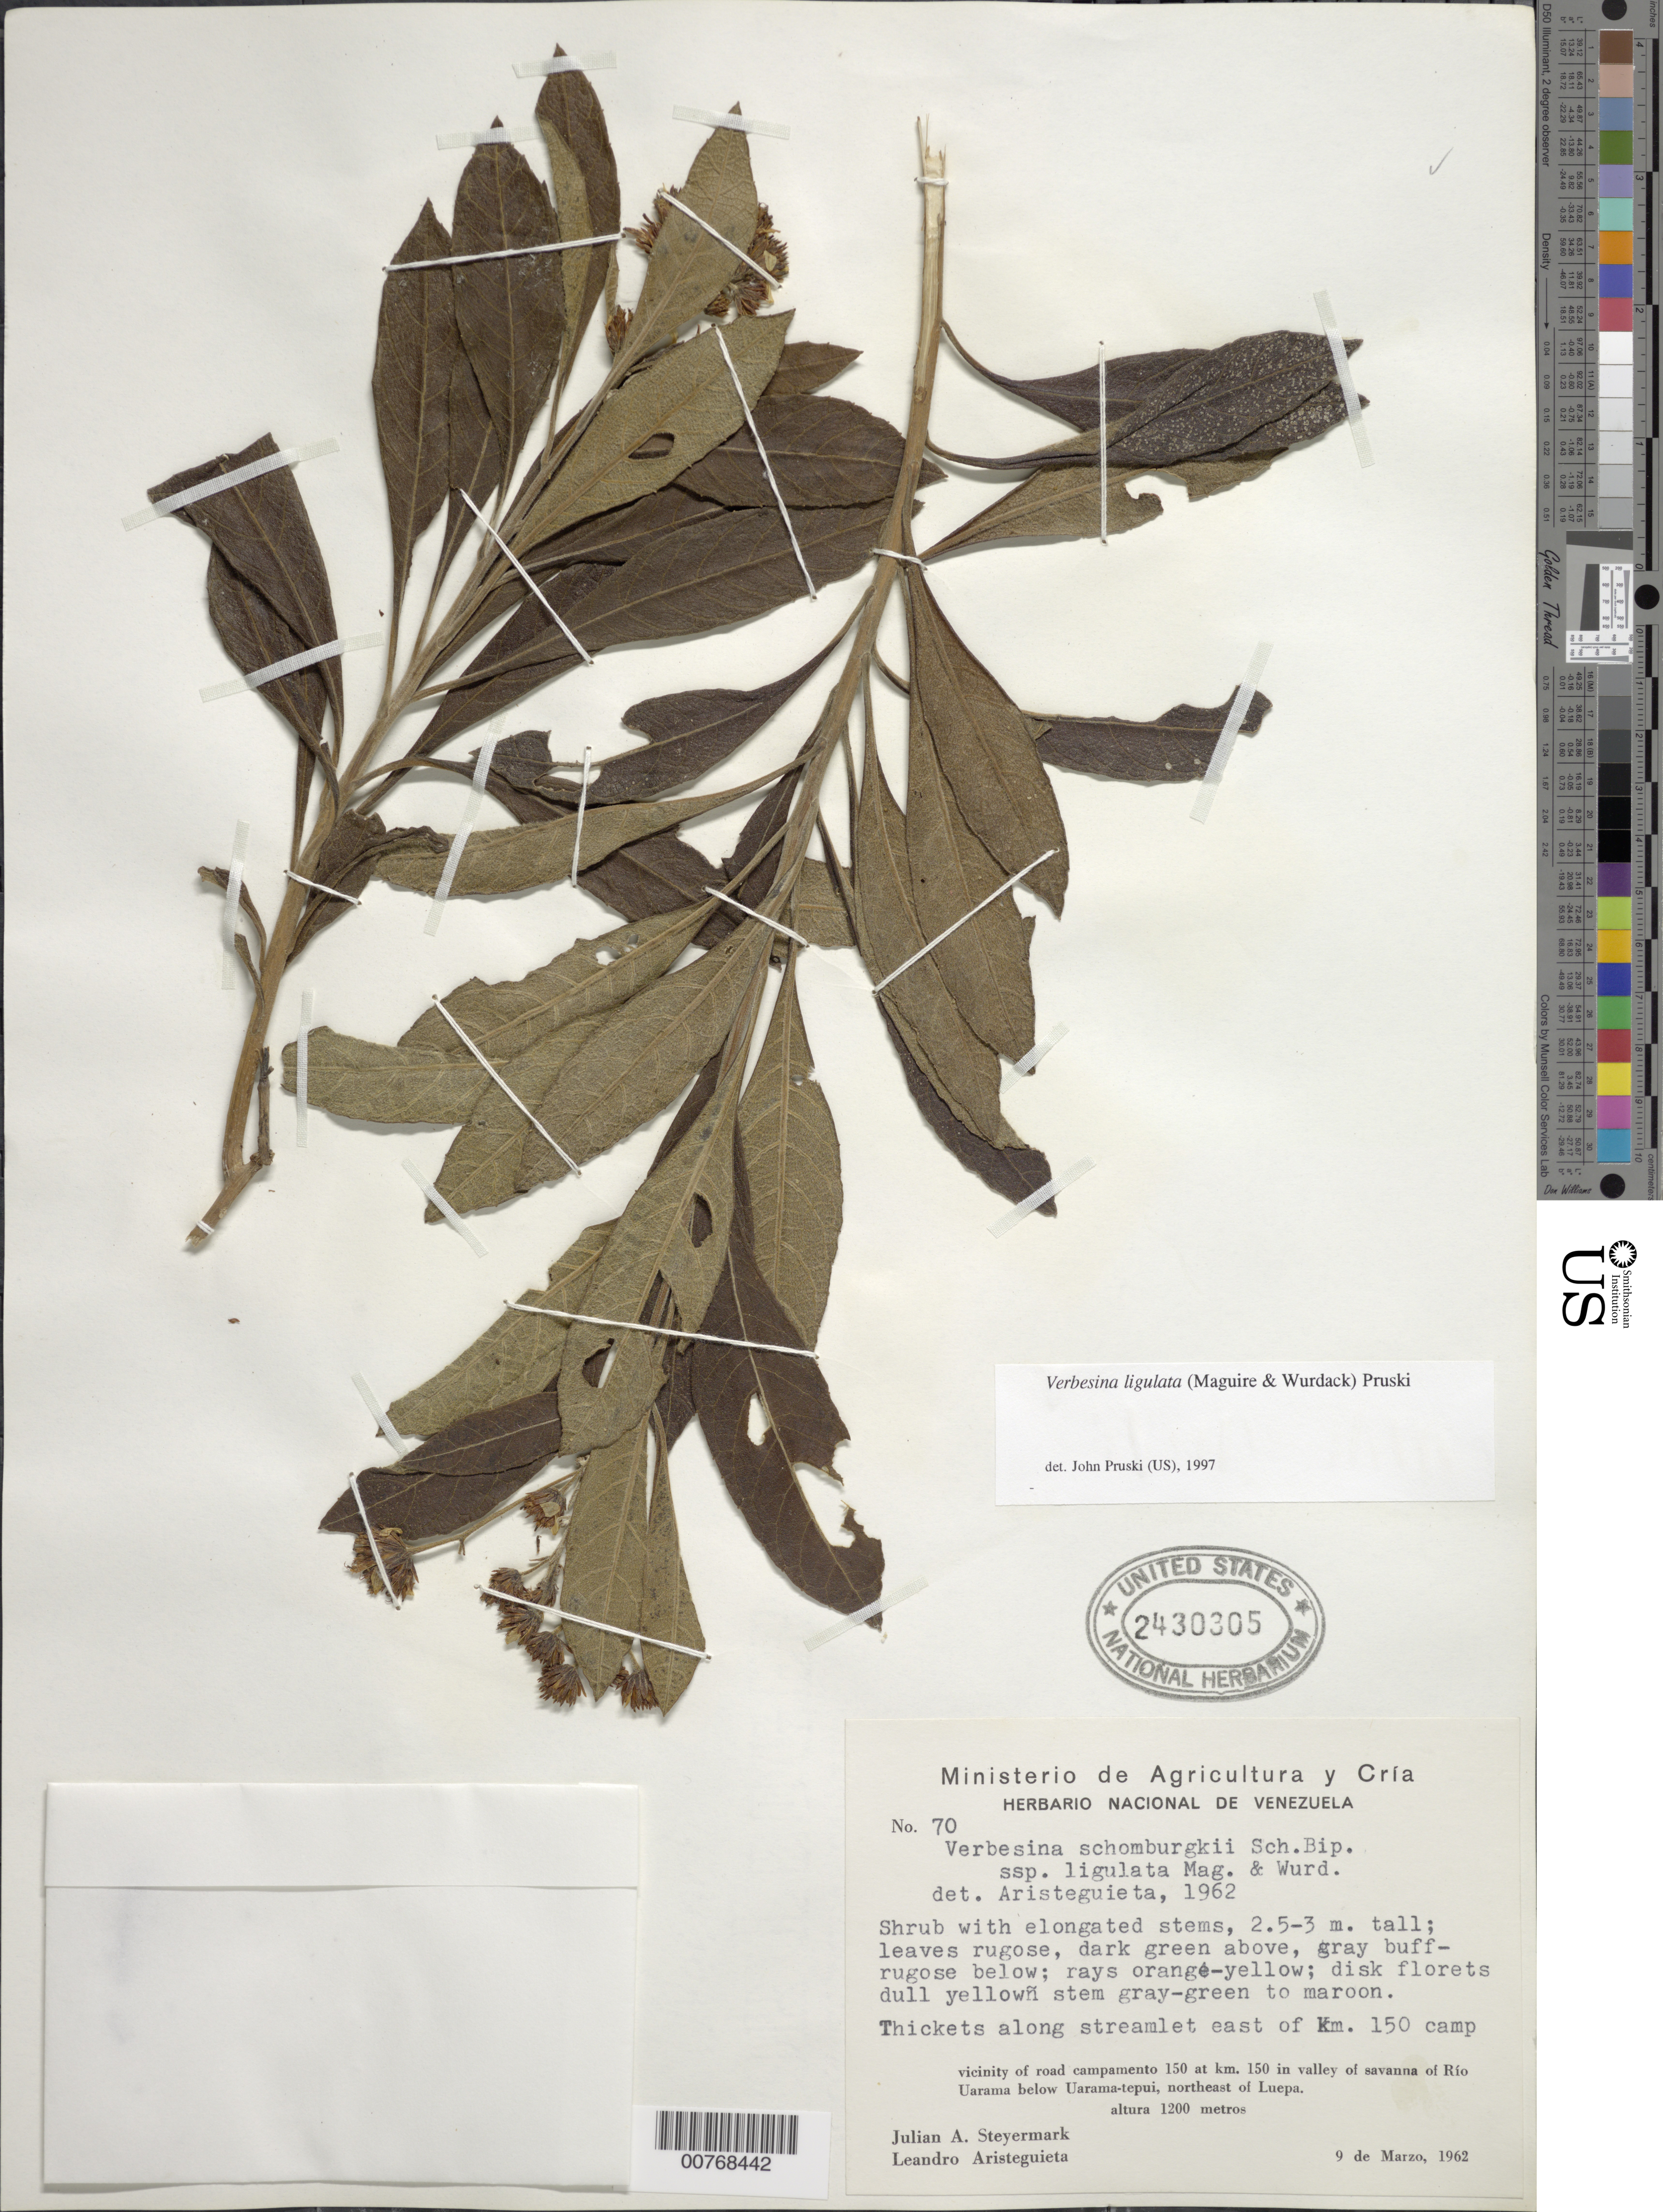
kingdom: Plantae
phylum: Tracheophyta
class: Magnoliopsida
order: Asterales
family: Asteraceae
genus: Verbesina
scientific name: Verbesina ligulata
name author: (Maguire & Wurdack) Pruski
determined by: Aristeguieta, L.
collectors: J. Steyermark & L. Aristeguieta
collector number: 62 70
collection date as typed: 9-Mar-62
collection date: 1962-03-09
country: Venezuela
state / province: Bolívar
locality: Río Uarama below Uarama-tepuí, vic of Campamento 150 at km 150 in valley of savanna, NE of Luepa; 150 km E of camp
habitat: Thickets along streamlet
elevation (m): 1200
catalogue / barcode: US 2430305